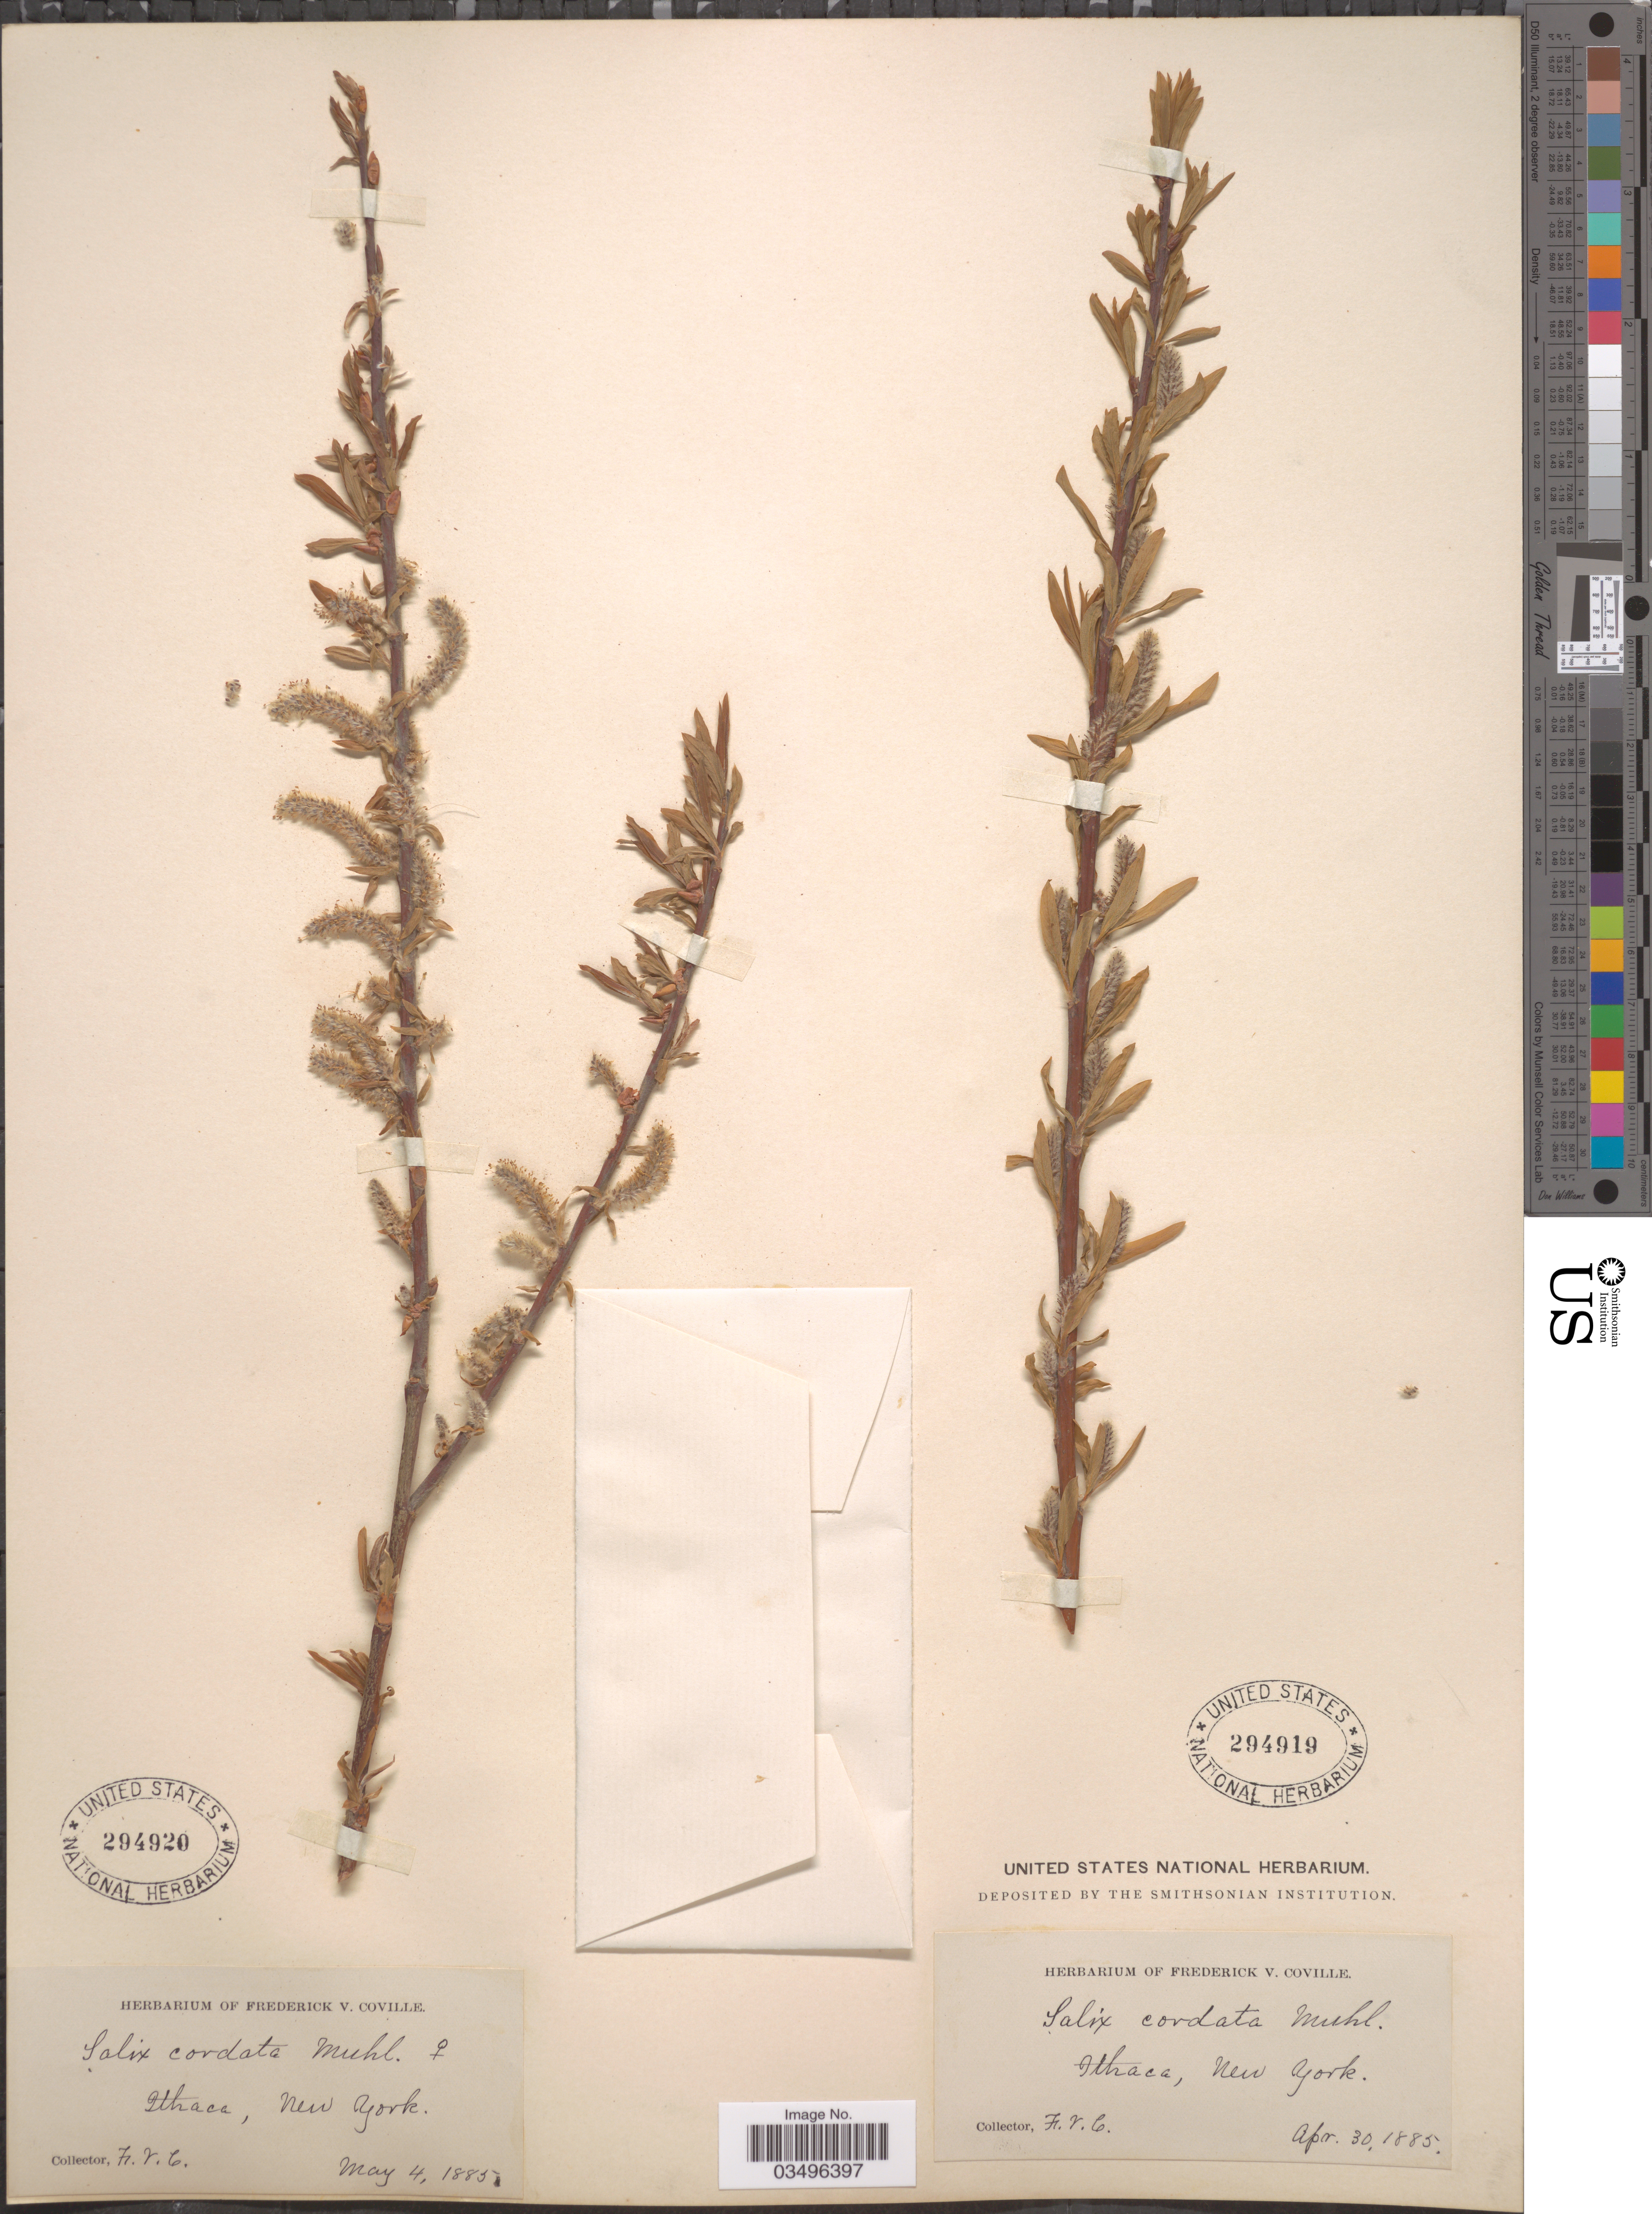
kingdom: Plantae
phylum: Tracheophyta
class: Magnoliopsida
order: Malpighiales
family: Salicaceae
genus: Salix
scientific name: Salix cordata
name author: Michx.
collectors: F. V. Coville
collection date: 1885-05-04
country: United States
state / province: New York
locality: Ithaca.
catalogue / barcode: US 294920